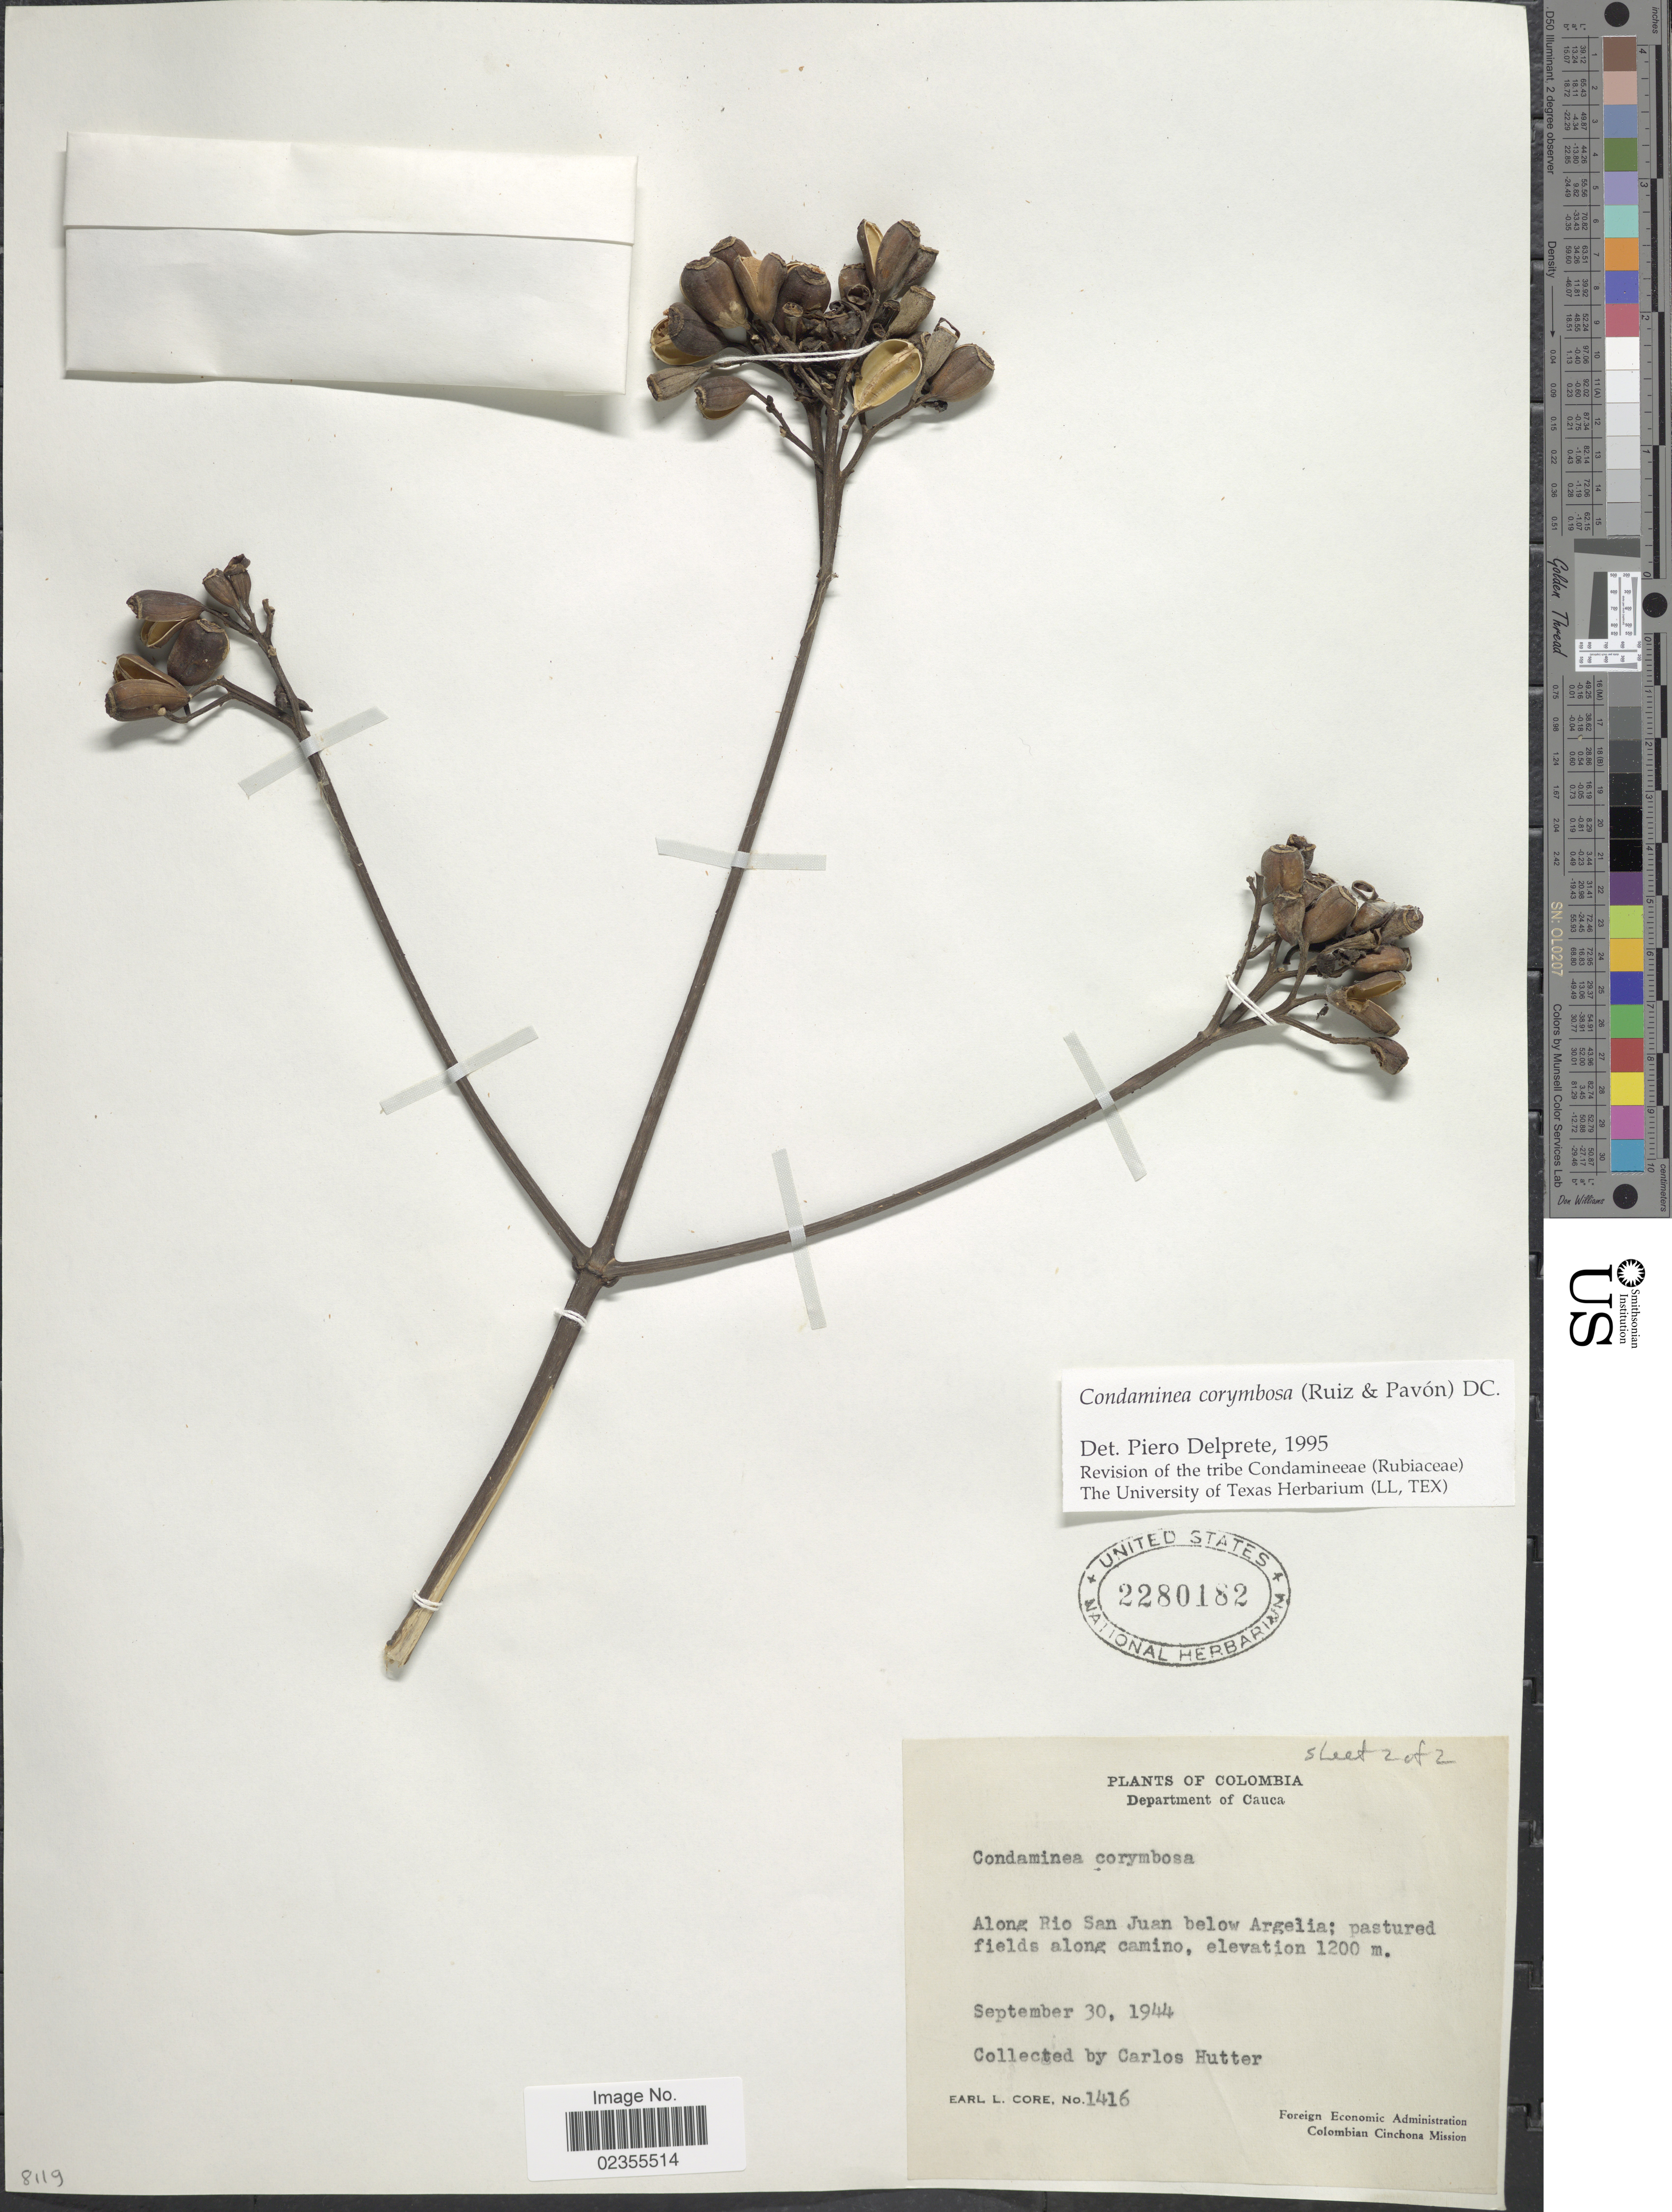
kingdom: Plantae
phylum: Tracheophyta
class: Magnoliopsida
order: Gentianales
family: Rubiaceae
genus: Condaminea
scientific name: Condaminea corymbosa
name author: (Ruiz & Pav.) DC.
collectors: E. L. Core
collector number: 1416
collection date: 1944-09-30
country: Colombia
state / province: Cauca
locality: Along Rio San Juan below Argelia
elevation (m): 1200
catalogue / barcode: US 2280182